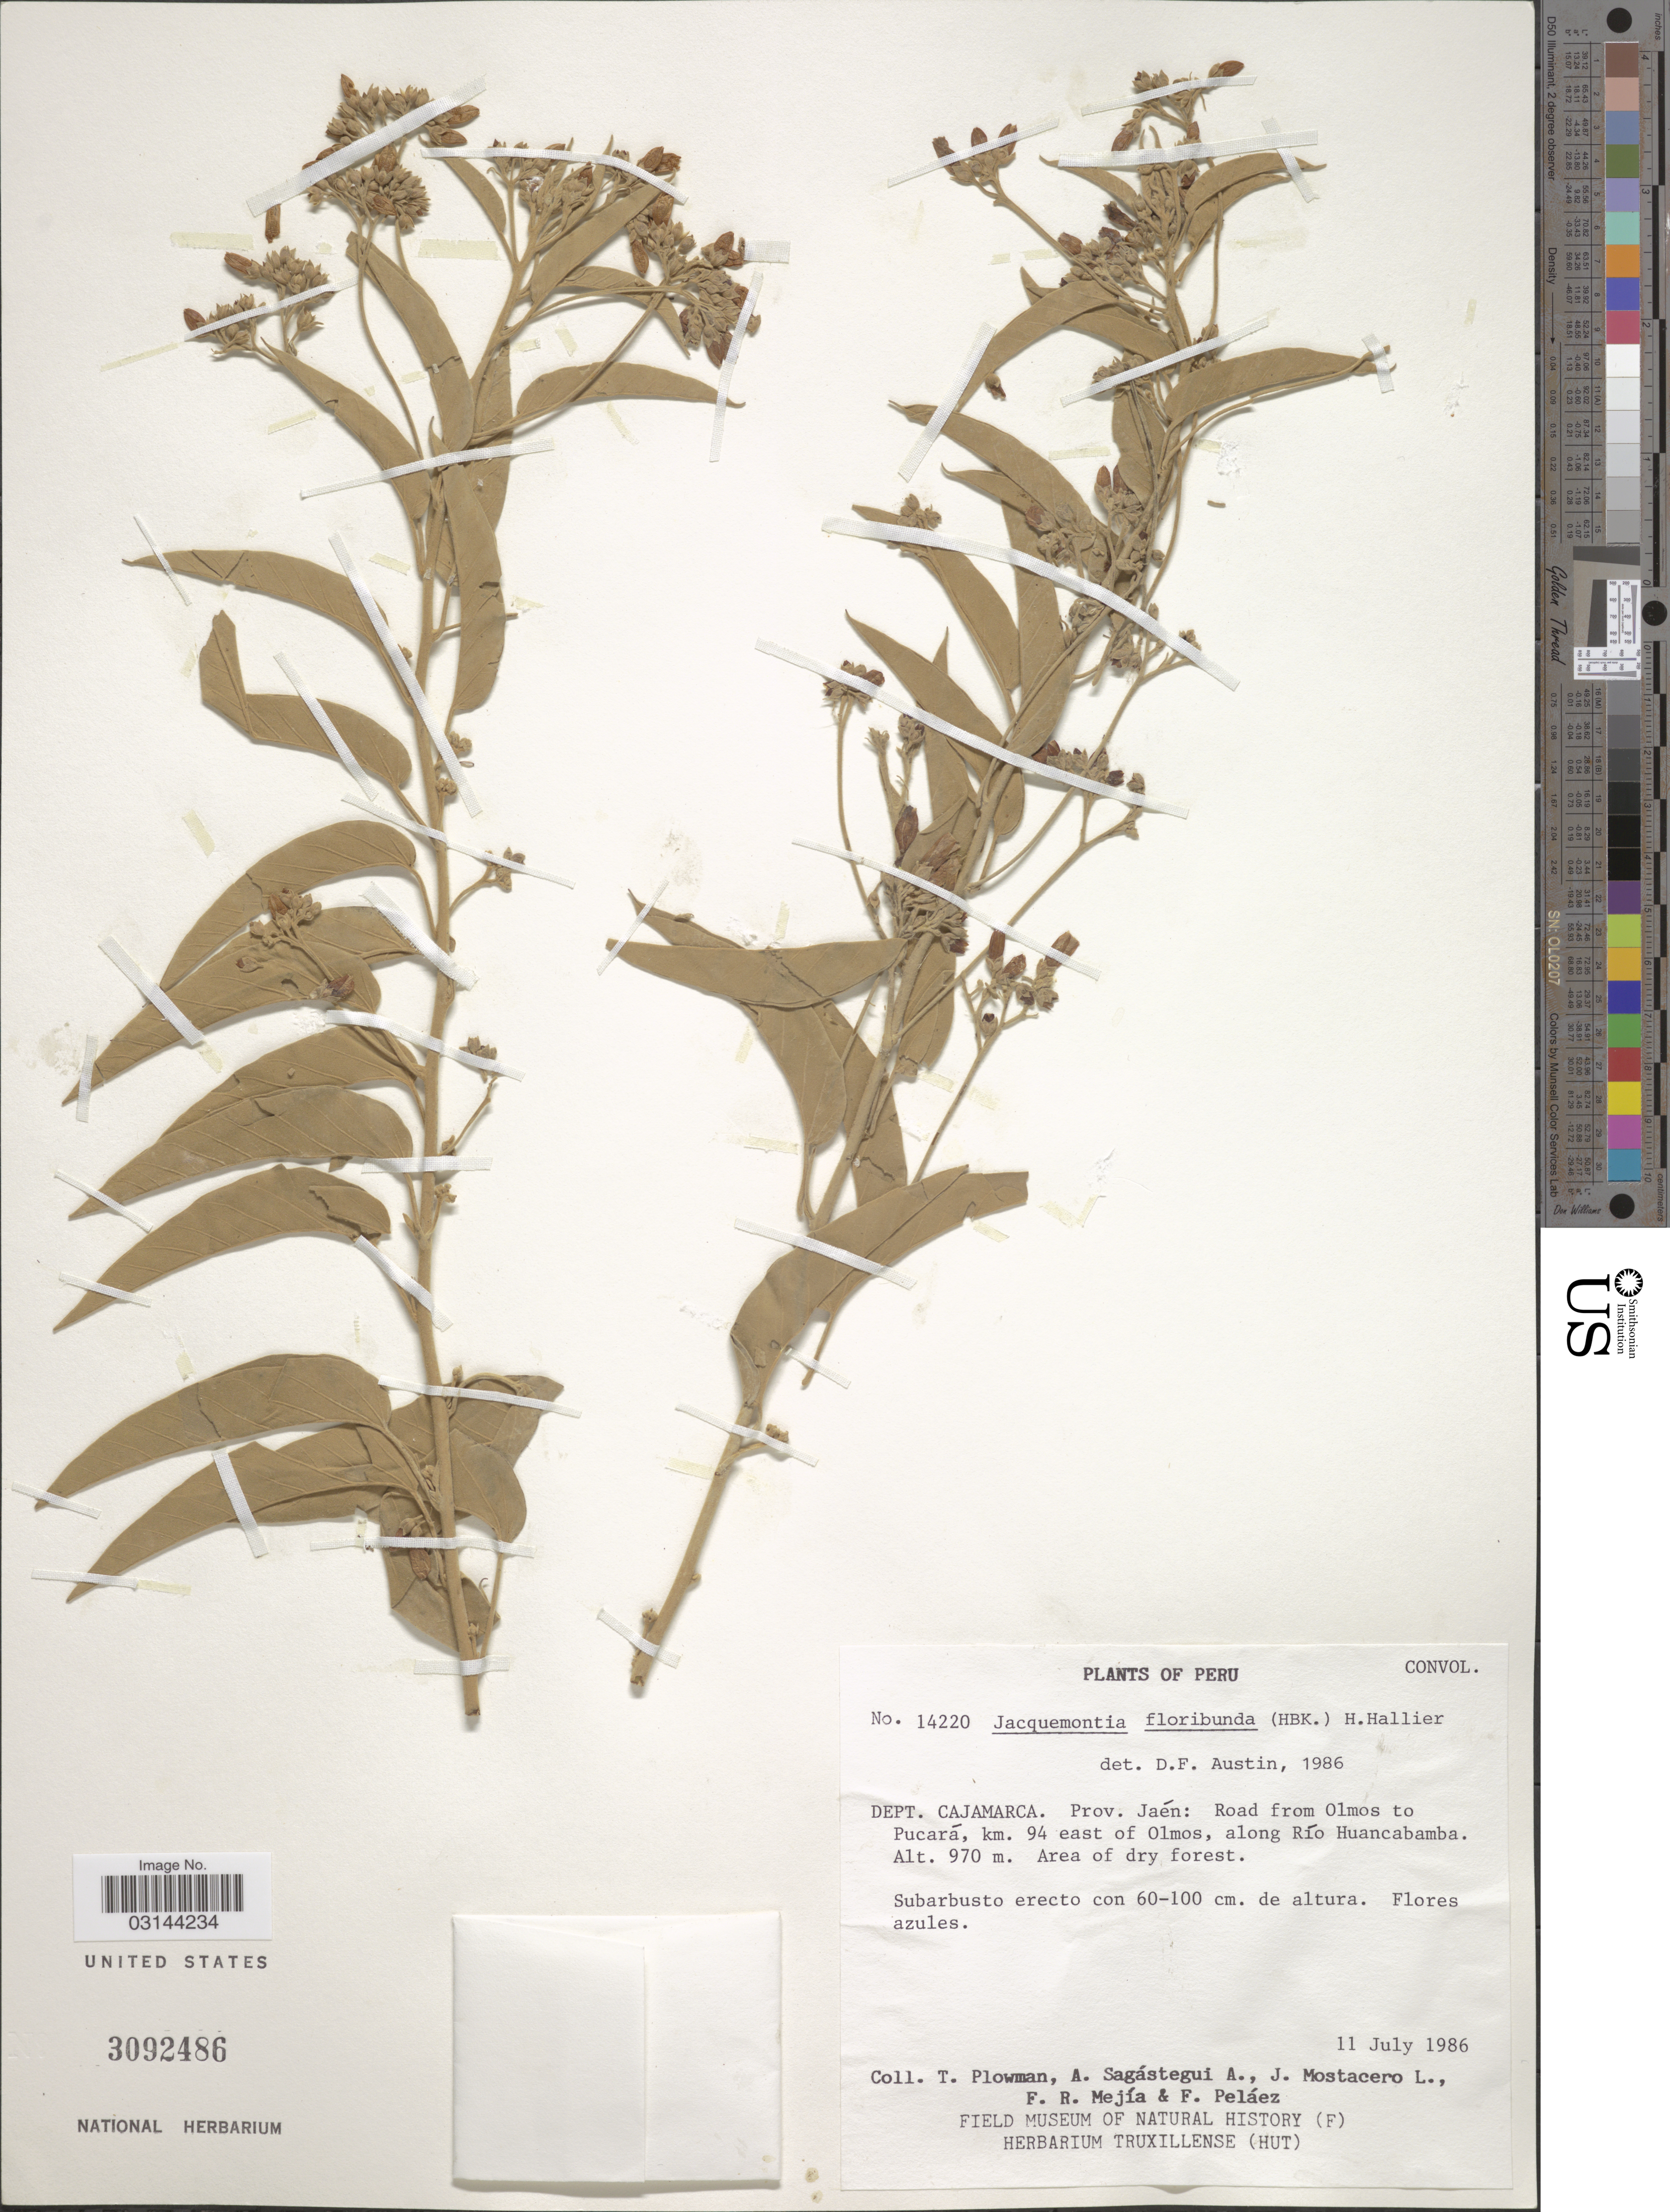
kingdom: Plantae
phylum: Tracheophyta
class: Magnoliopsida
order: Solanales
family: Convolvulaceae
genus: Jacquemontia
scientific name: Jacquemontia floribunda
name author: (Kunth) Hallier f.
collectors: T. Plowman, A. Sagástegui A., J. Mostacero L., F. R. Mejia & F. Pelaez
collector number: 14220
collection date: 1986-07-11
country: Peru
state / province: Cajamarca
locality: Dept. Cajamarca. Prov. Jaén: Road from Olmos to Pucará, km. 94 east of Olmos, along Río Huancabamba.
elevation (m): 970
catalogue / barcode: US 3092486